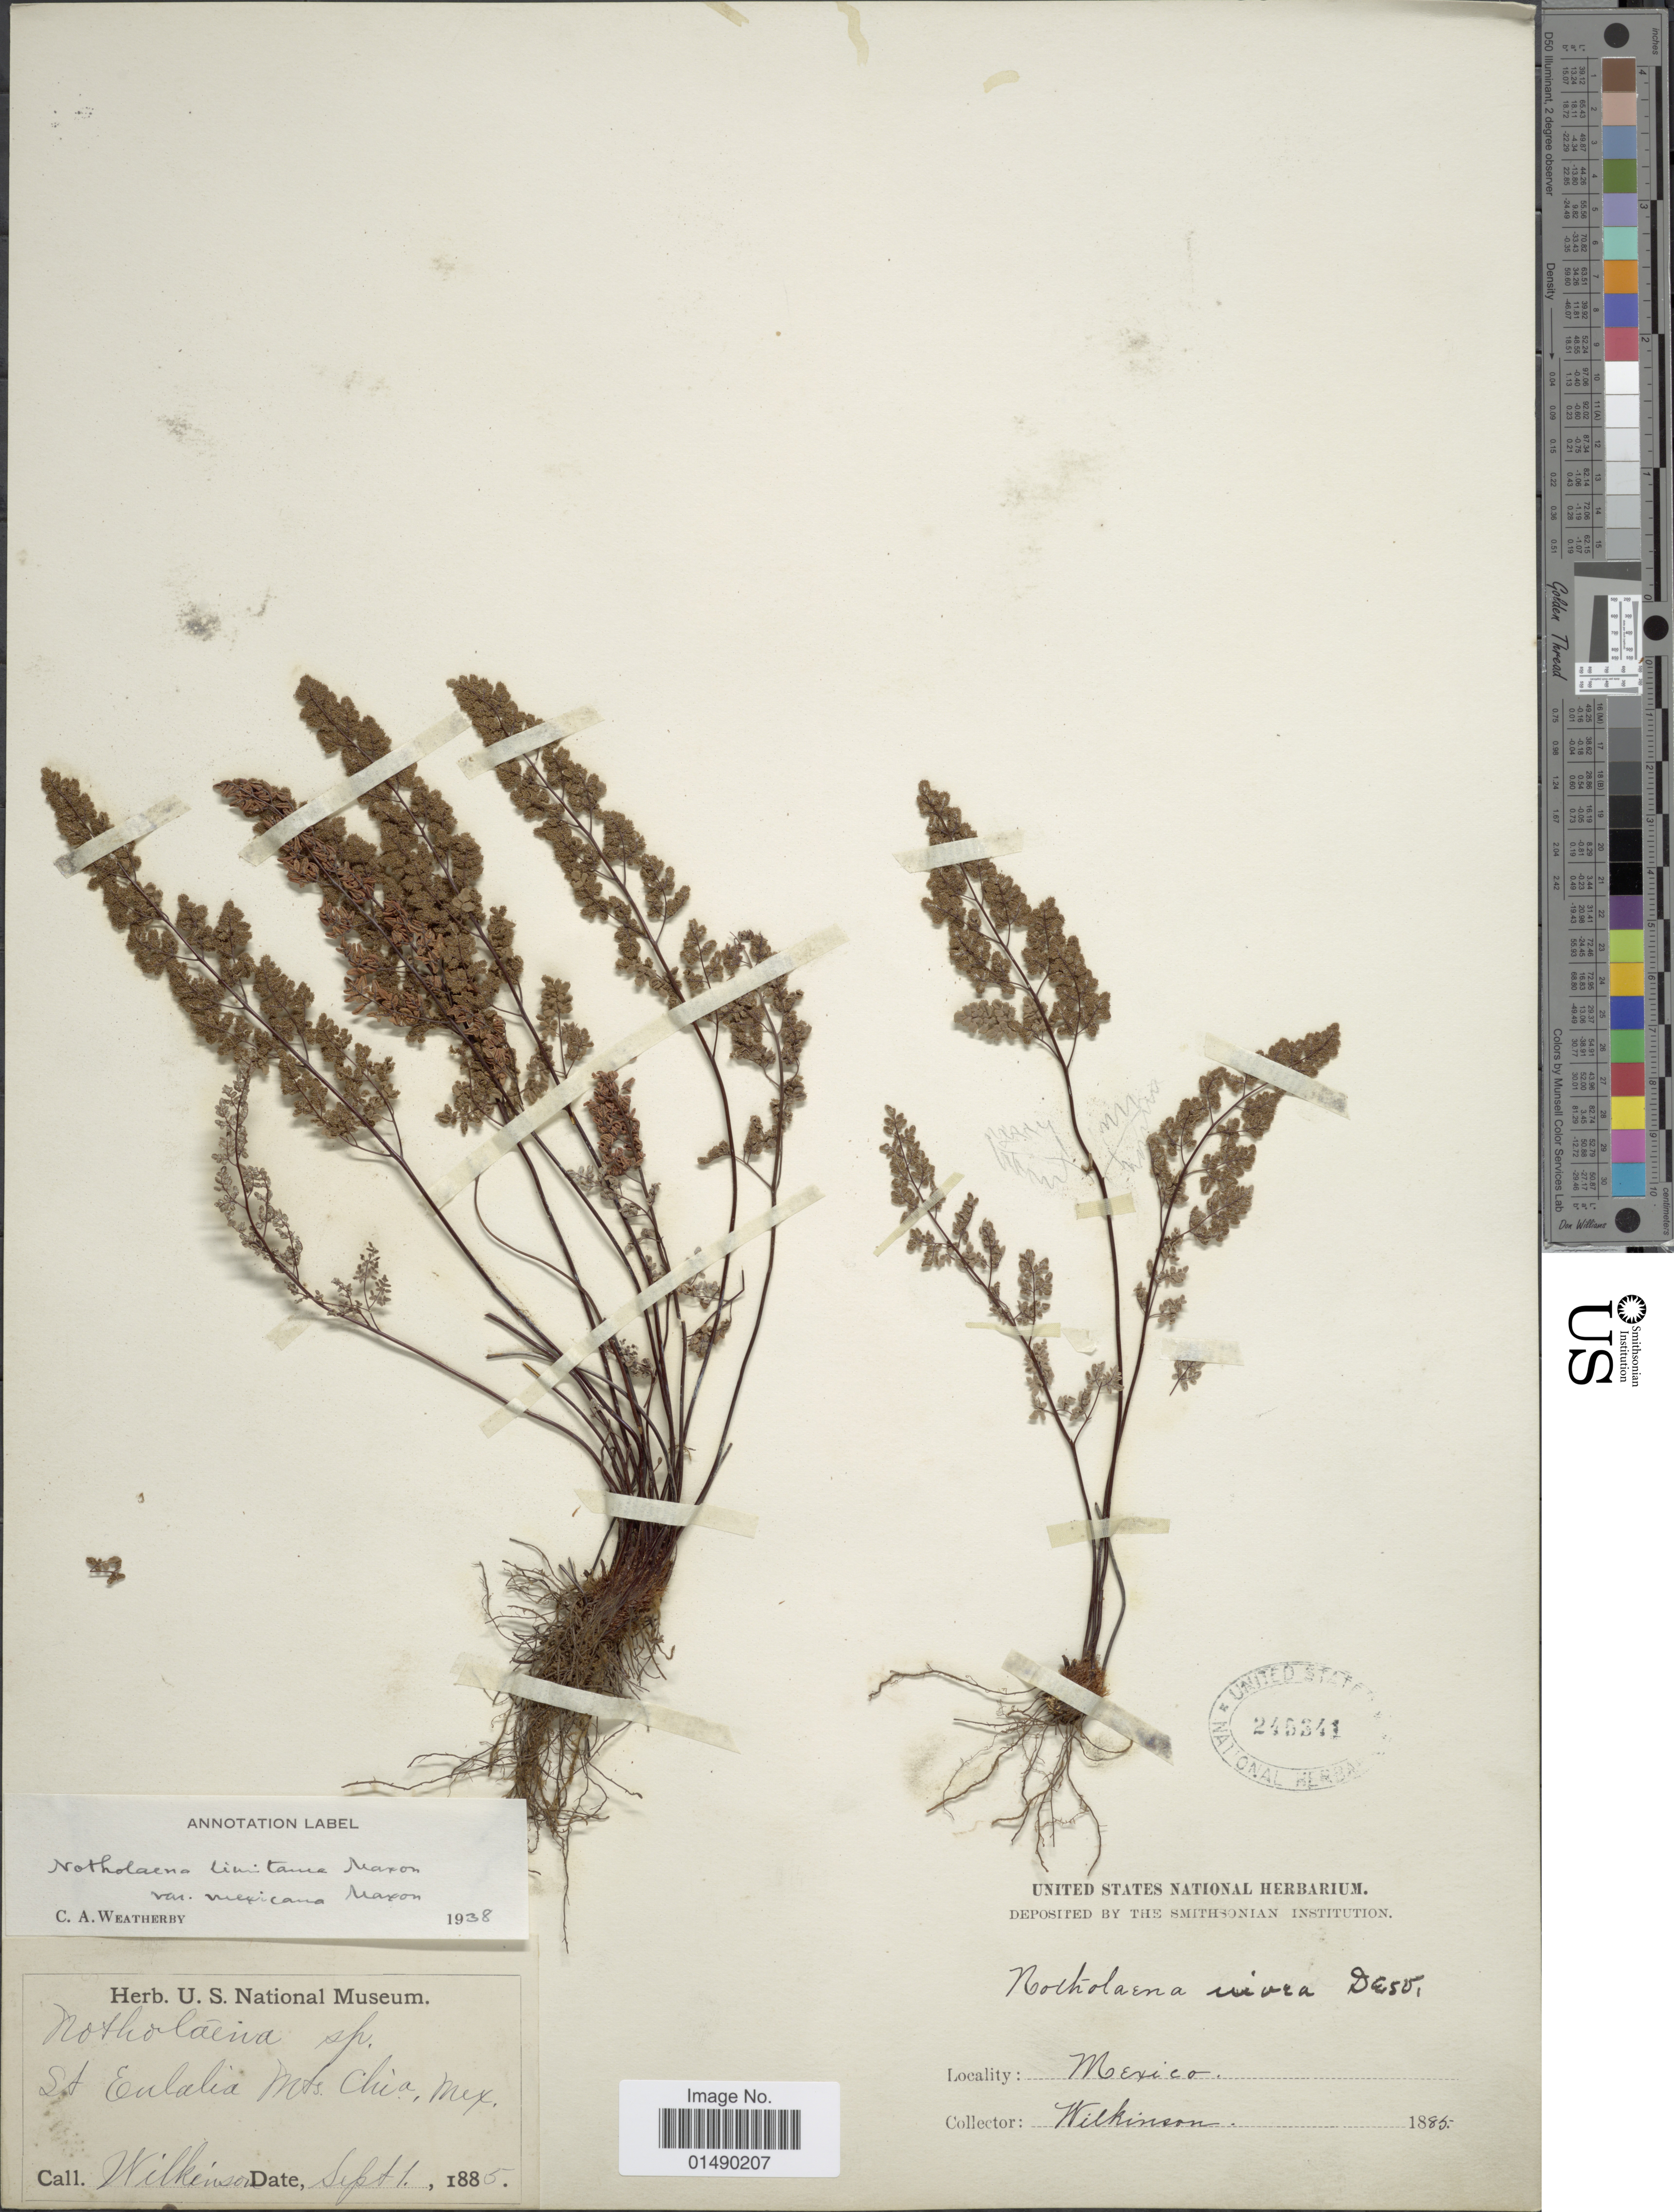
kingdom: Plantae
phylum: Tracheophyta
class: Polypodiopsida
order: Polypodiales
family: Pteridaceae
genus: Argyrochosma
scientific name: Argyrochosma limitanea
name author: (Maxon) Windham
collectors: Wilkinson, --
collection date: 1885-09-01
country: Mexico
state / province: Chiapas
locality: Mexico, St. Eulalia Mts., Chia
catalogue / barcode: US 245341